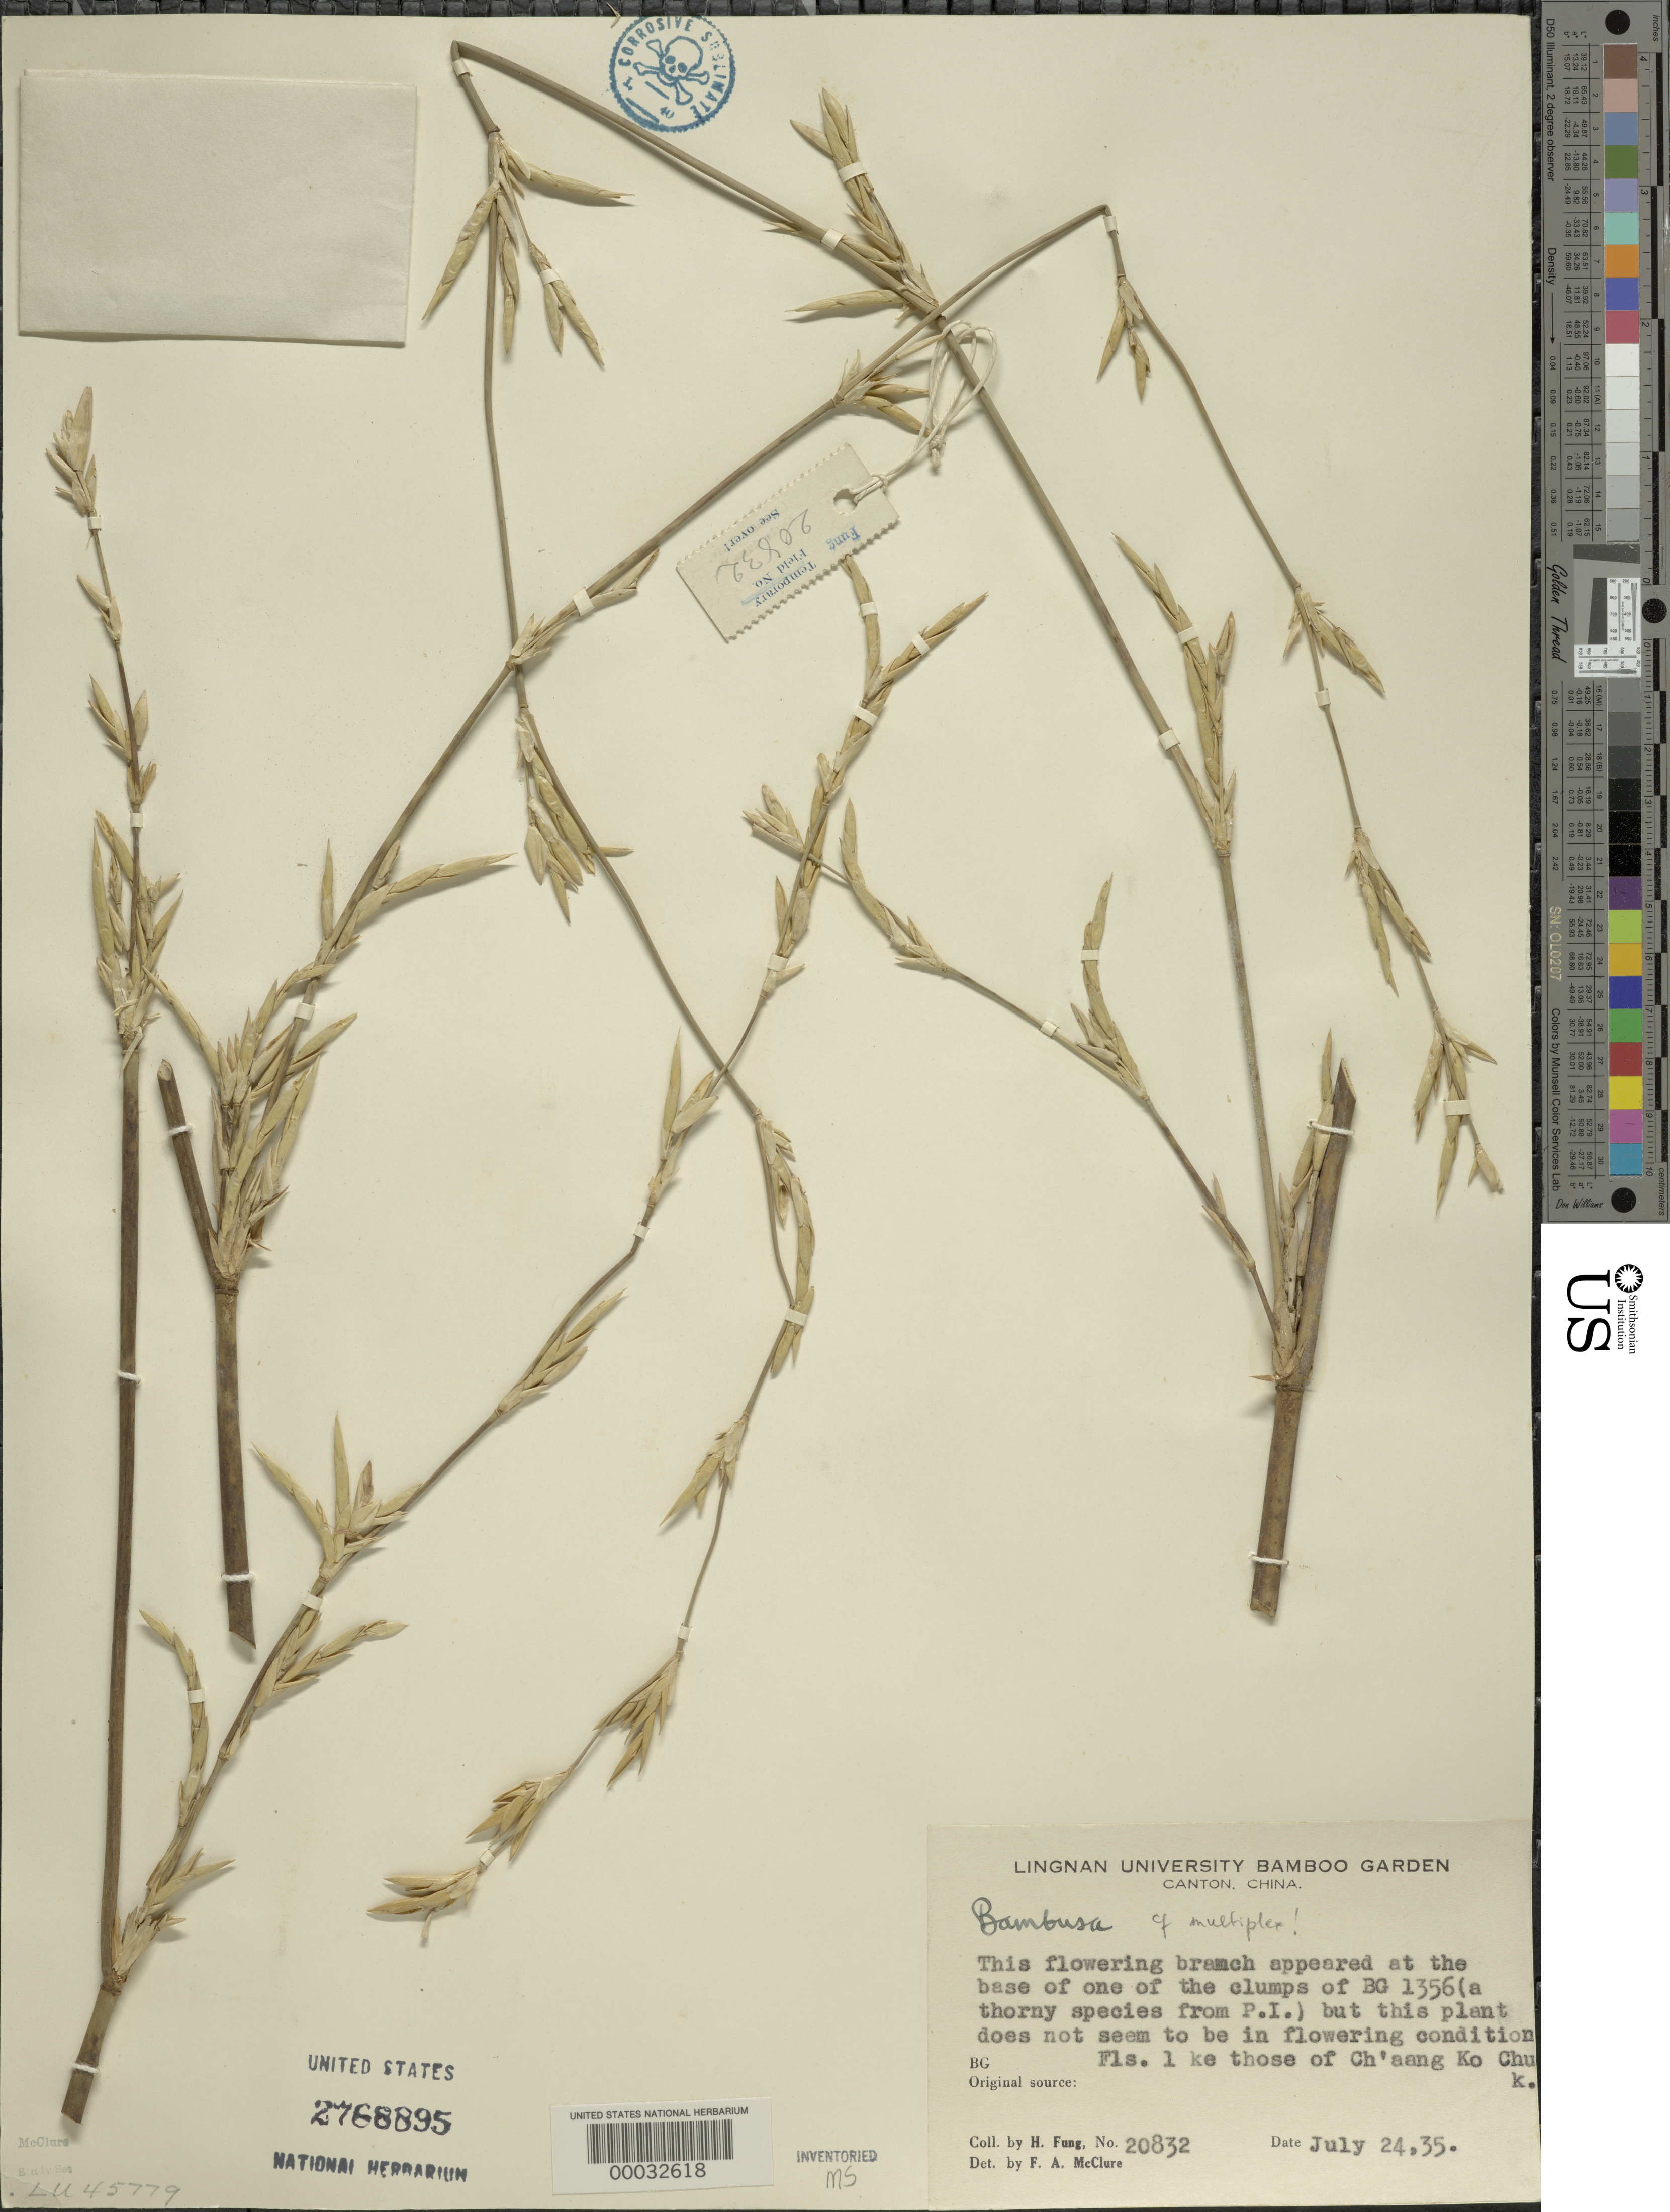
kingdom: Plantae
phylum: Tracheophyta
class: Liliopsida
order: Poales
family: Poaceae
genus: Bambusa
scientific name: Bambusa multiplex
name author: (Lour.) Raeusch. ex Schult. & Schult. f.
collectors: H. L. Fung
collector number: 20832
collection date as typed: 24 Jul 1935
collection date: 1935-07-24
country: China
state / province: Guangdong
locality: Lingnan university bamboo garden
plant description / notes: Branch Complement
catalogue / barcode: US 2788895